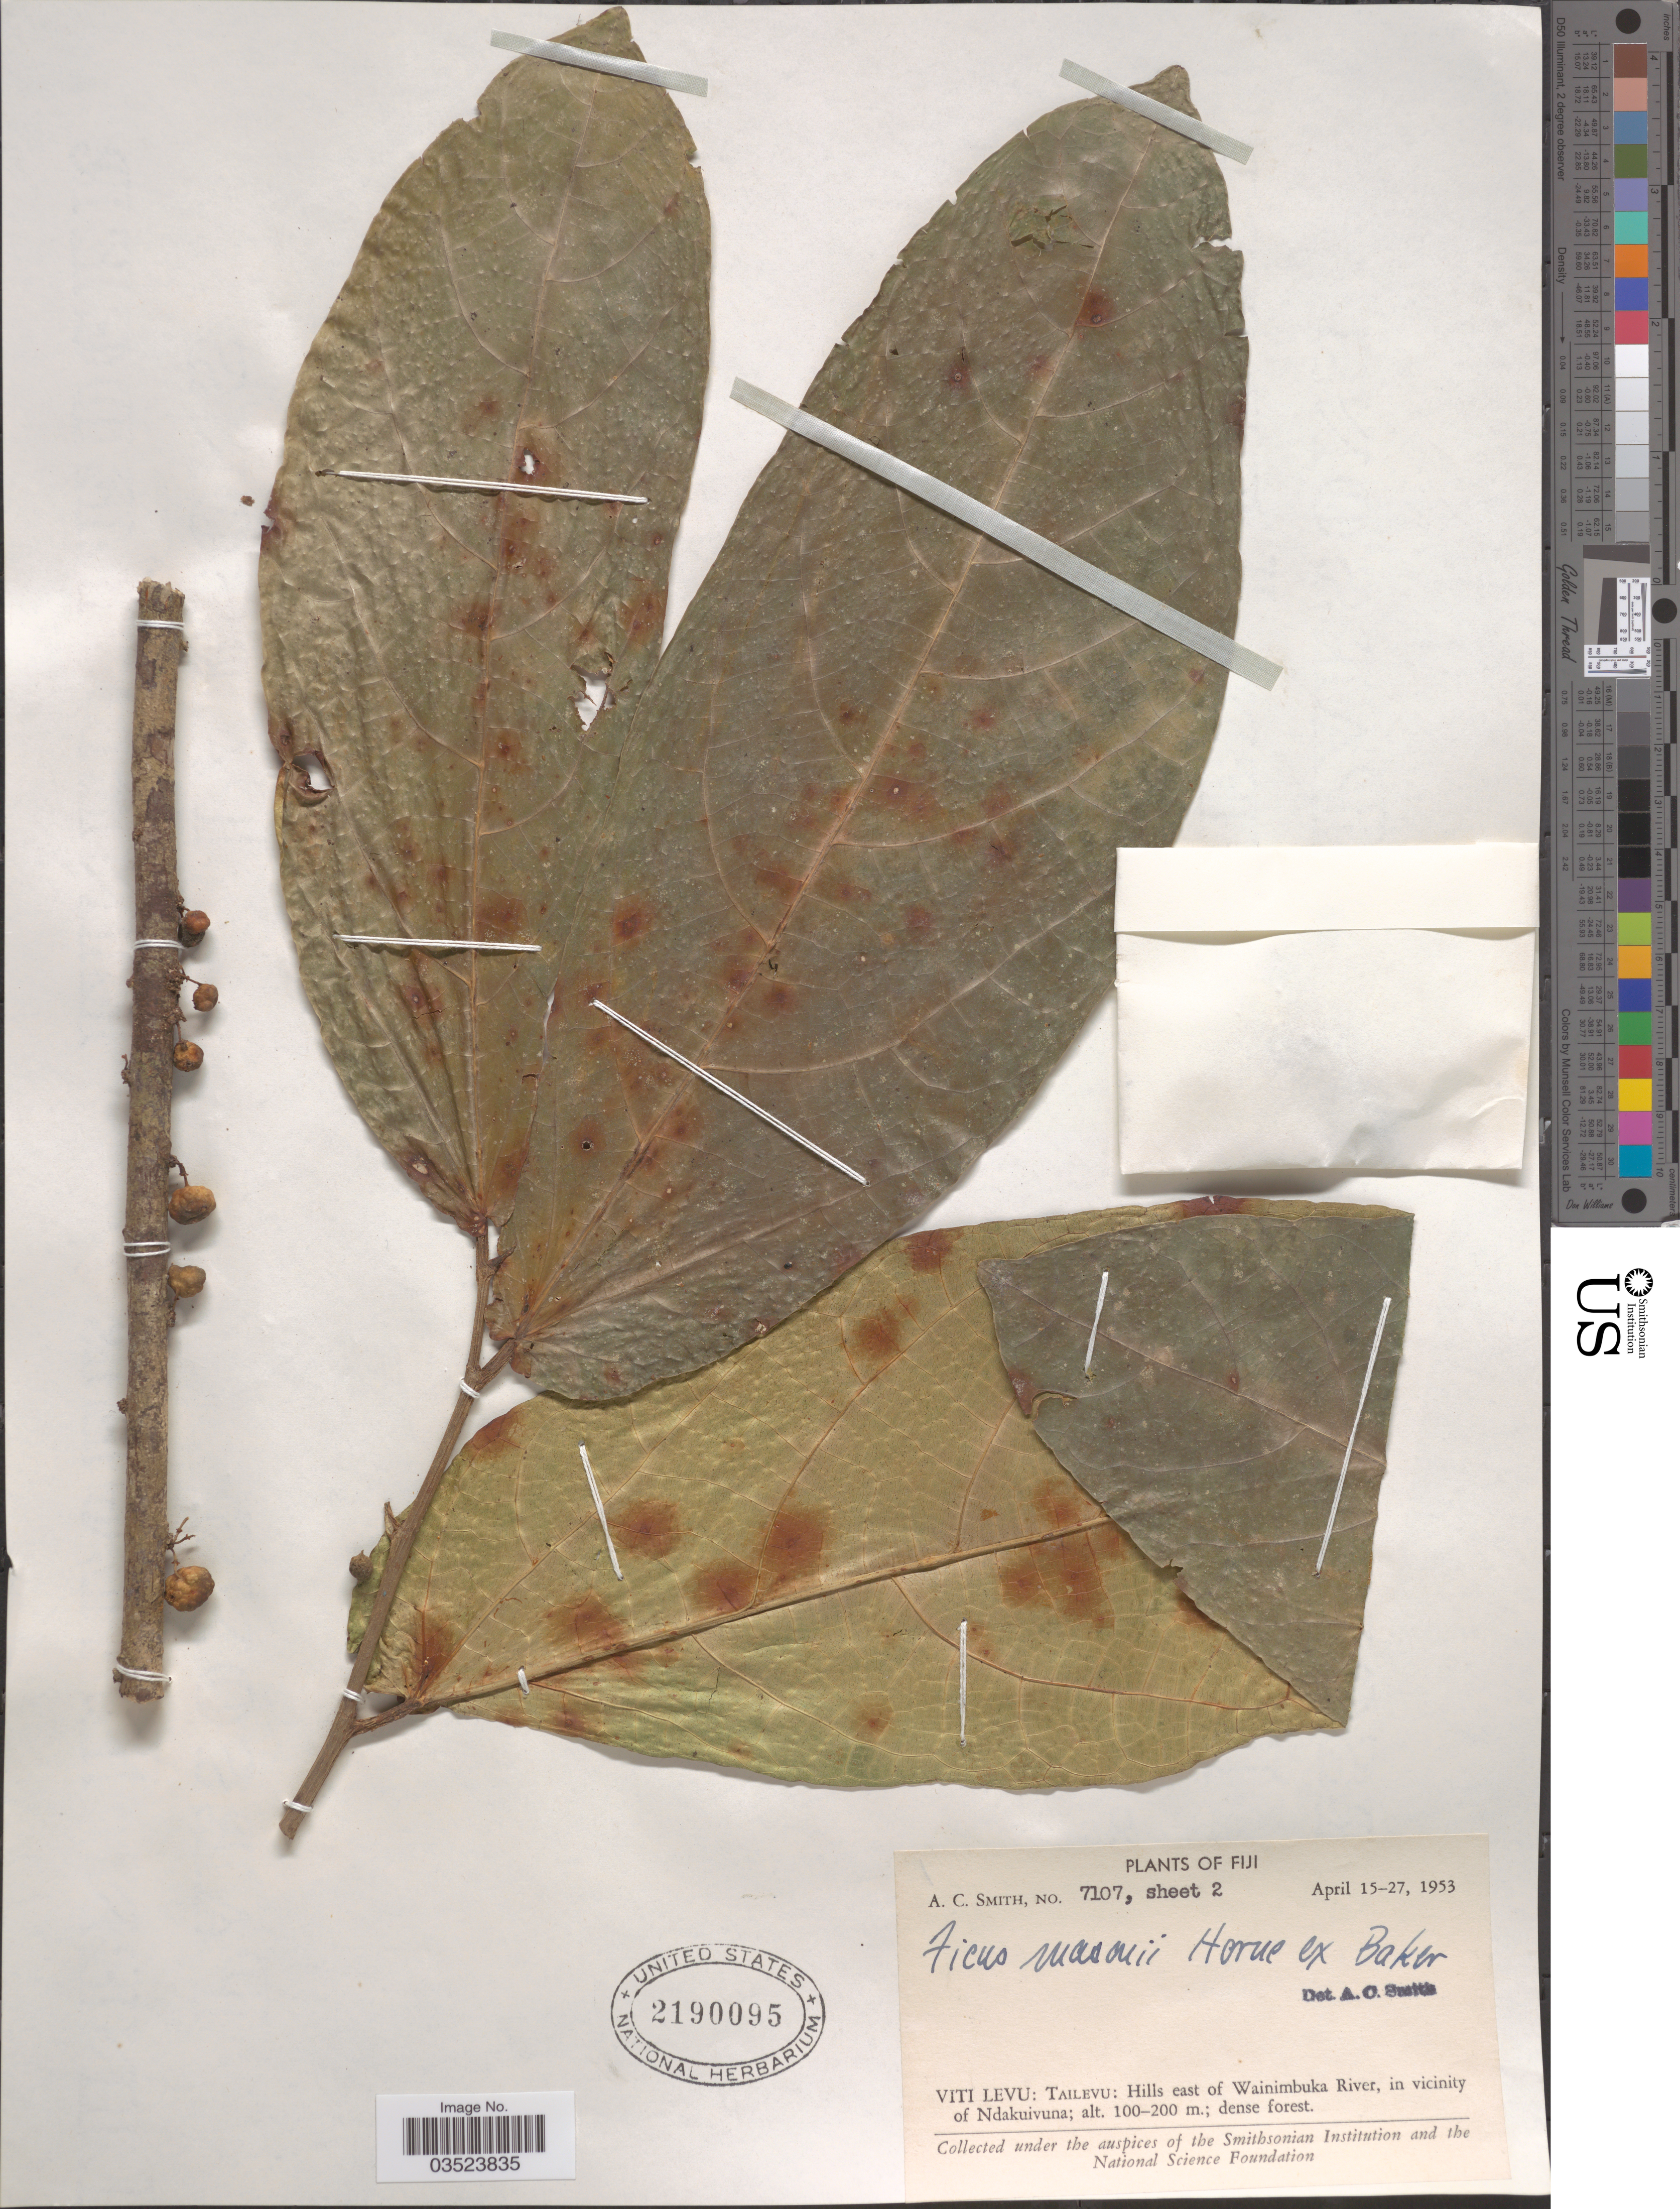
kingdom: Plantae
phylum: Tracheophyta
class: Magnoliopsida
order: Rosales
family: Moraceae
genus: Ficus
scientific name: Ficus masonii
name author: Horne ex Baker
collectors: A. C. Smith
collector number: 7107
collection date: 1953-04-15/1953-04-27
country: Fiji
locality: Viti Levu: Tailevu: Hills east of Wainimbuka River, in vicinity of Ndakuivuna.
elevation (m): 100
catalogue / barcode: US 2190095